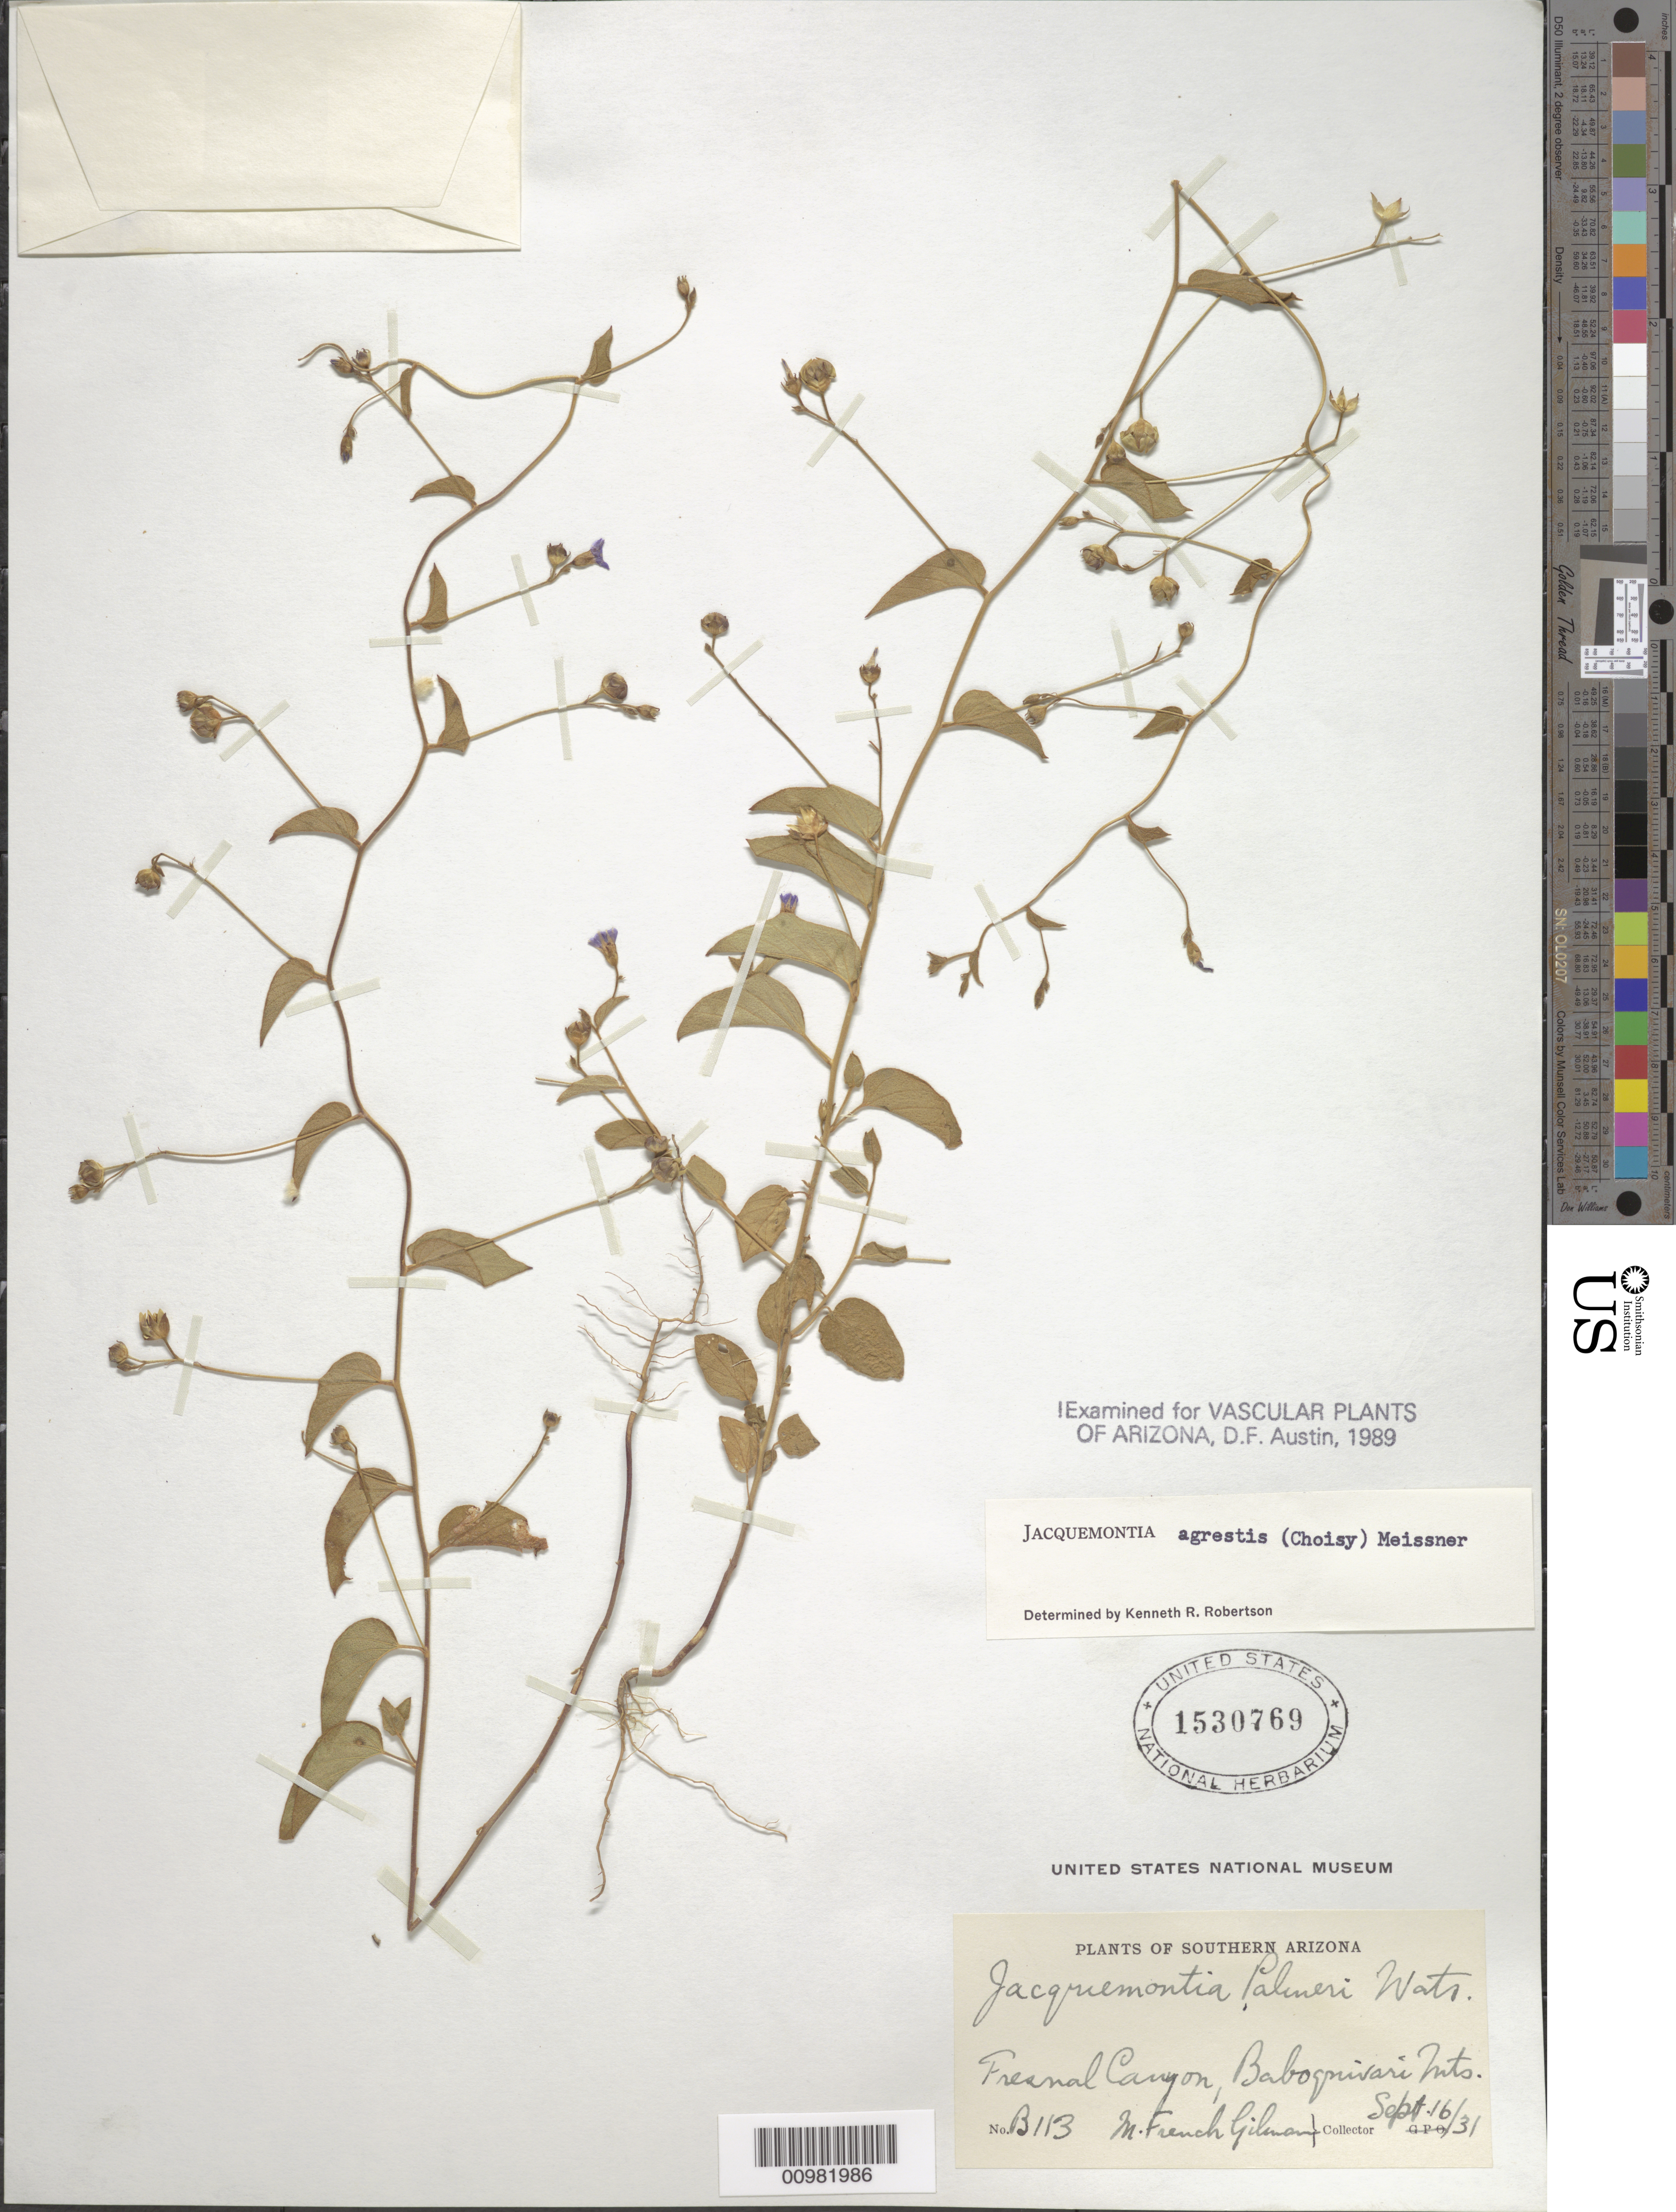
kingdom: Plantae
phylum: Tracheophyta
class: Magnoliopsida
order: Solanales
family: Convolvulaceae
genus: Jacquemontia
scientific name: Jacquemontia aggrestis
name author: (Choisy) Meisn.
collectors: M. F. Gilman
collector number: B113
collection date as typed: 16 Sep 1931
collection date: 1931-09-16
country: United States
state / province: Arizona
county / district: Pima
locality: Fresnal Canyon, Baboquivari Mts.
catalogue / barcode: US 1530769